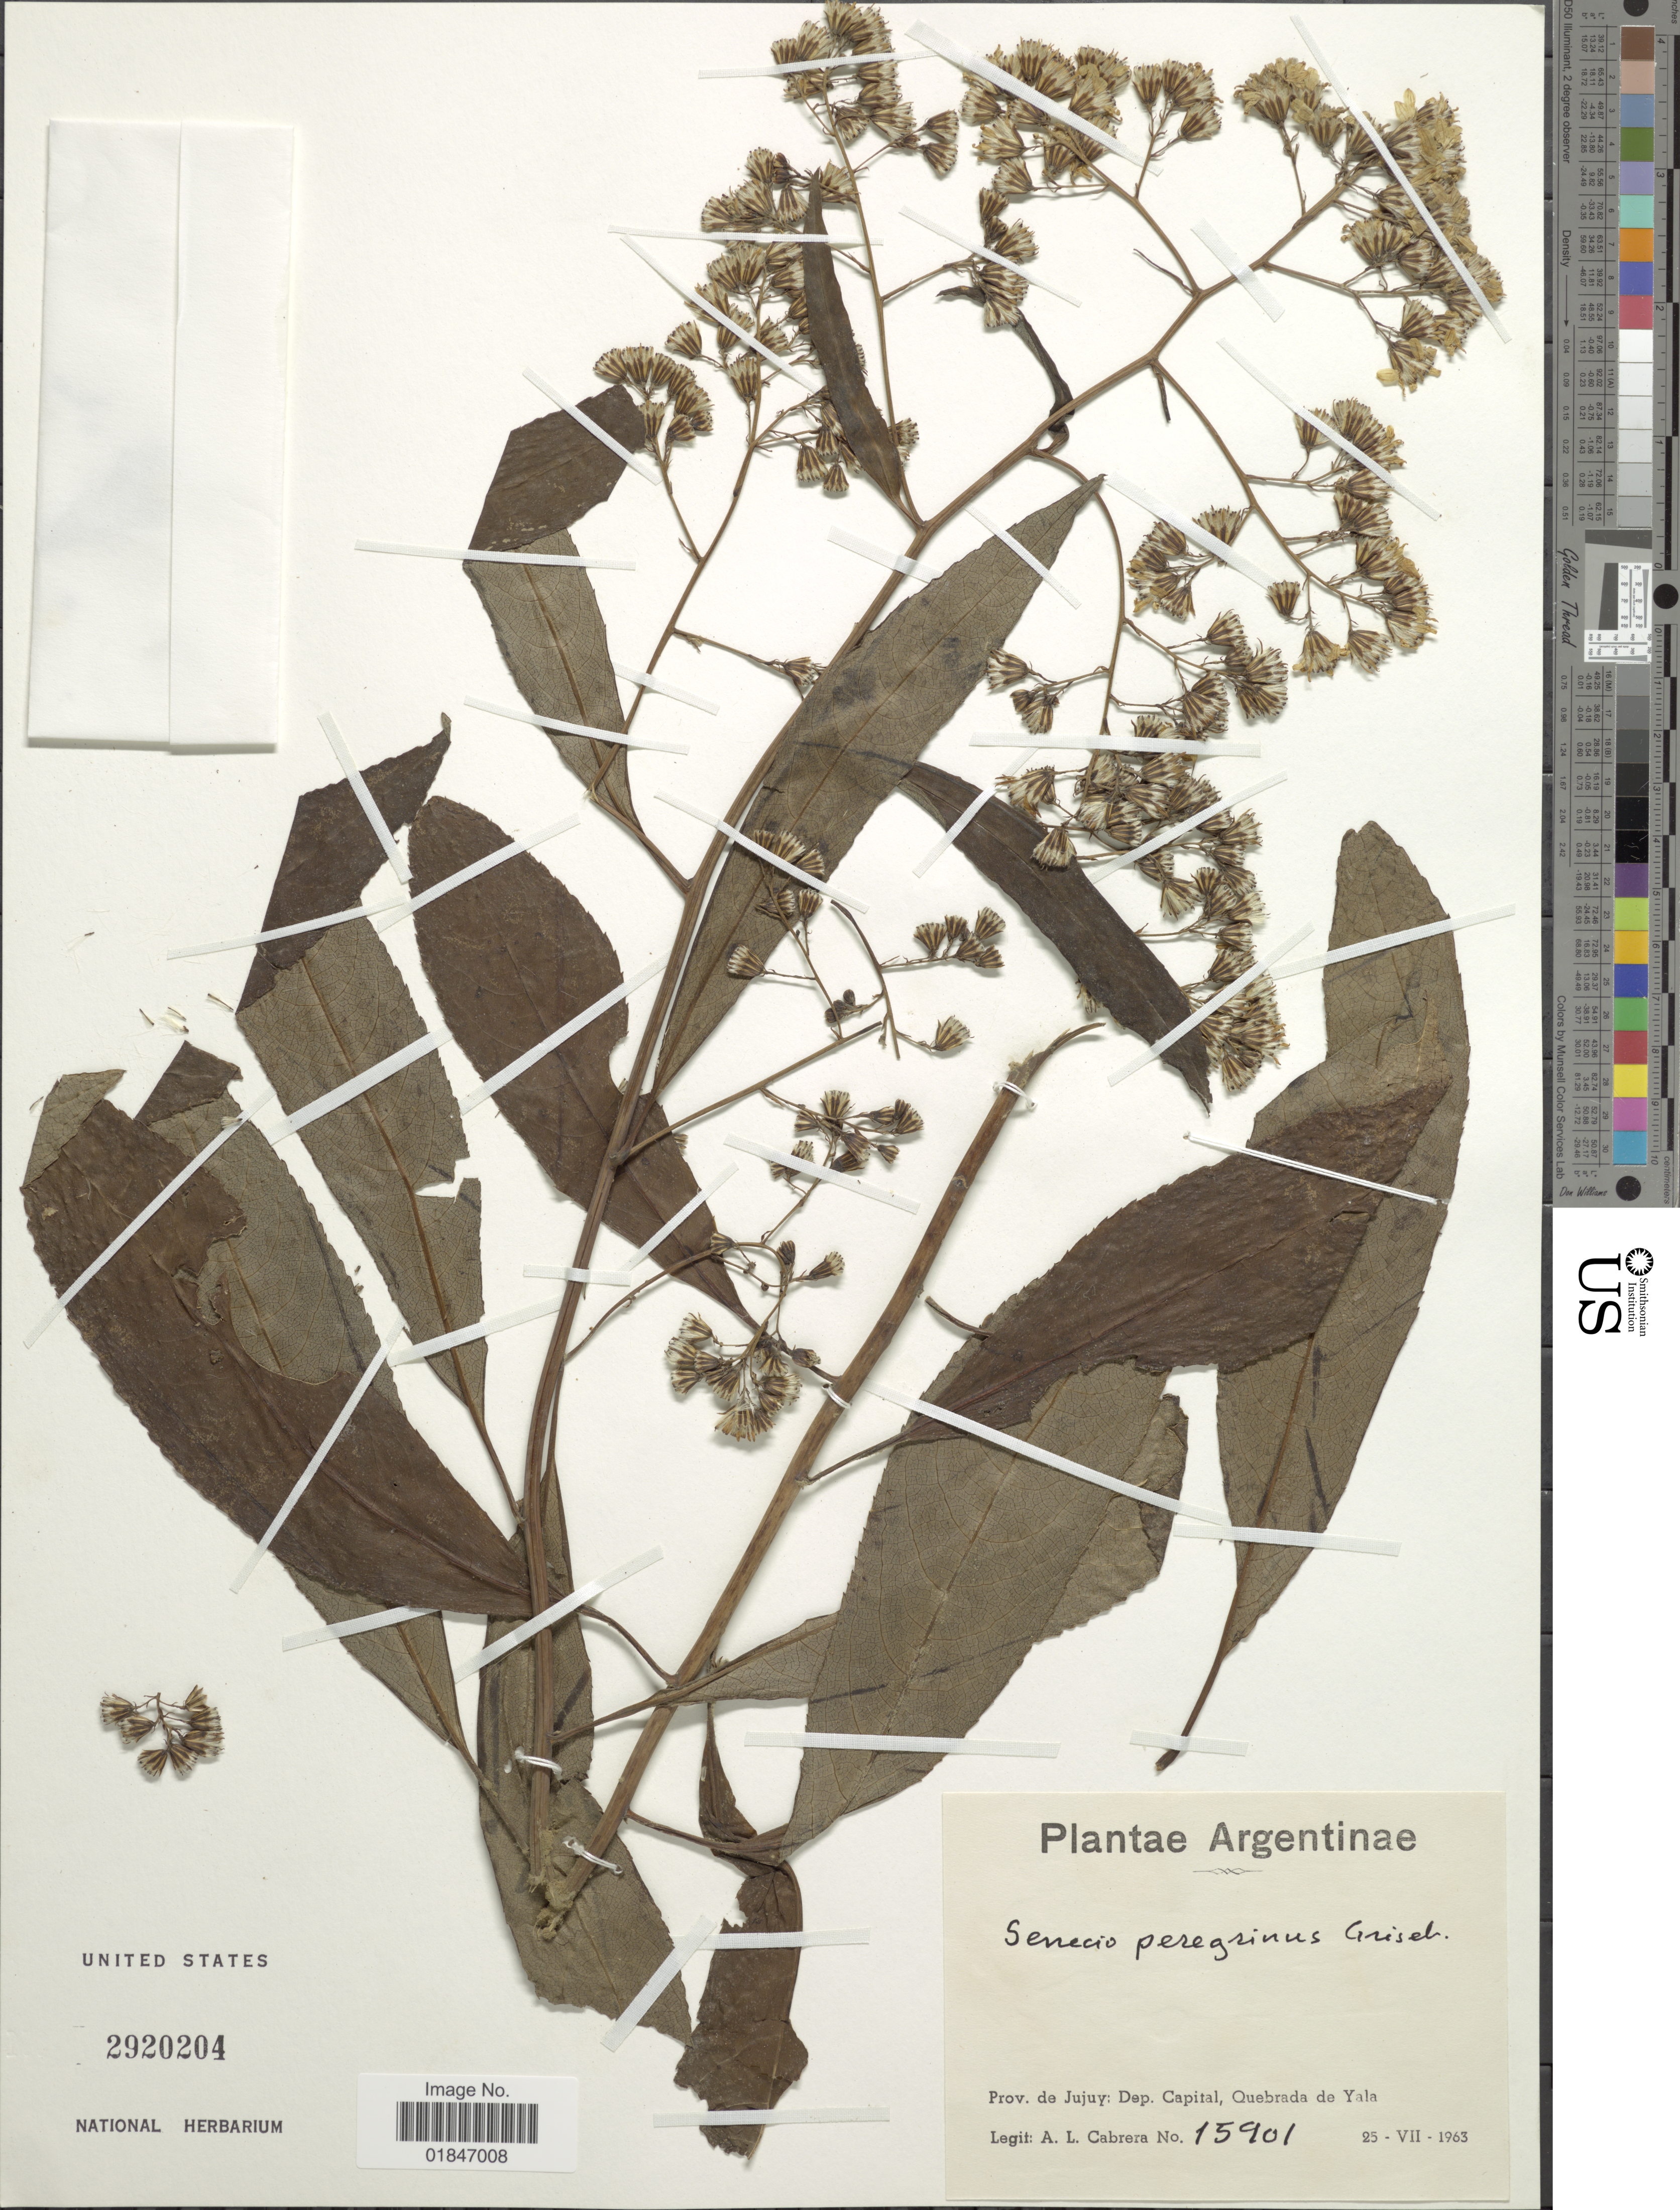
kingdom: Plantae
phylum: Tracheophyta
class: Magnoliopsida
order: Asterales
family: Asteraceae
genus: Dendrophorbium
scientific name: Dendrophorbium peregrinum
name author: (Griseb.) C. Jeffrey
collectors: A. L. Cabrera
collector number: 15901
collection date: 1963-07-25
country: Argentina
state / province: Jujuy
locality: Prov. Jujuy: Dep. Capital, Quebrada de Yala. Argentinae.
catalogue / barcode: US 2920204